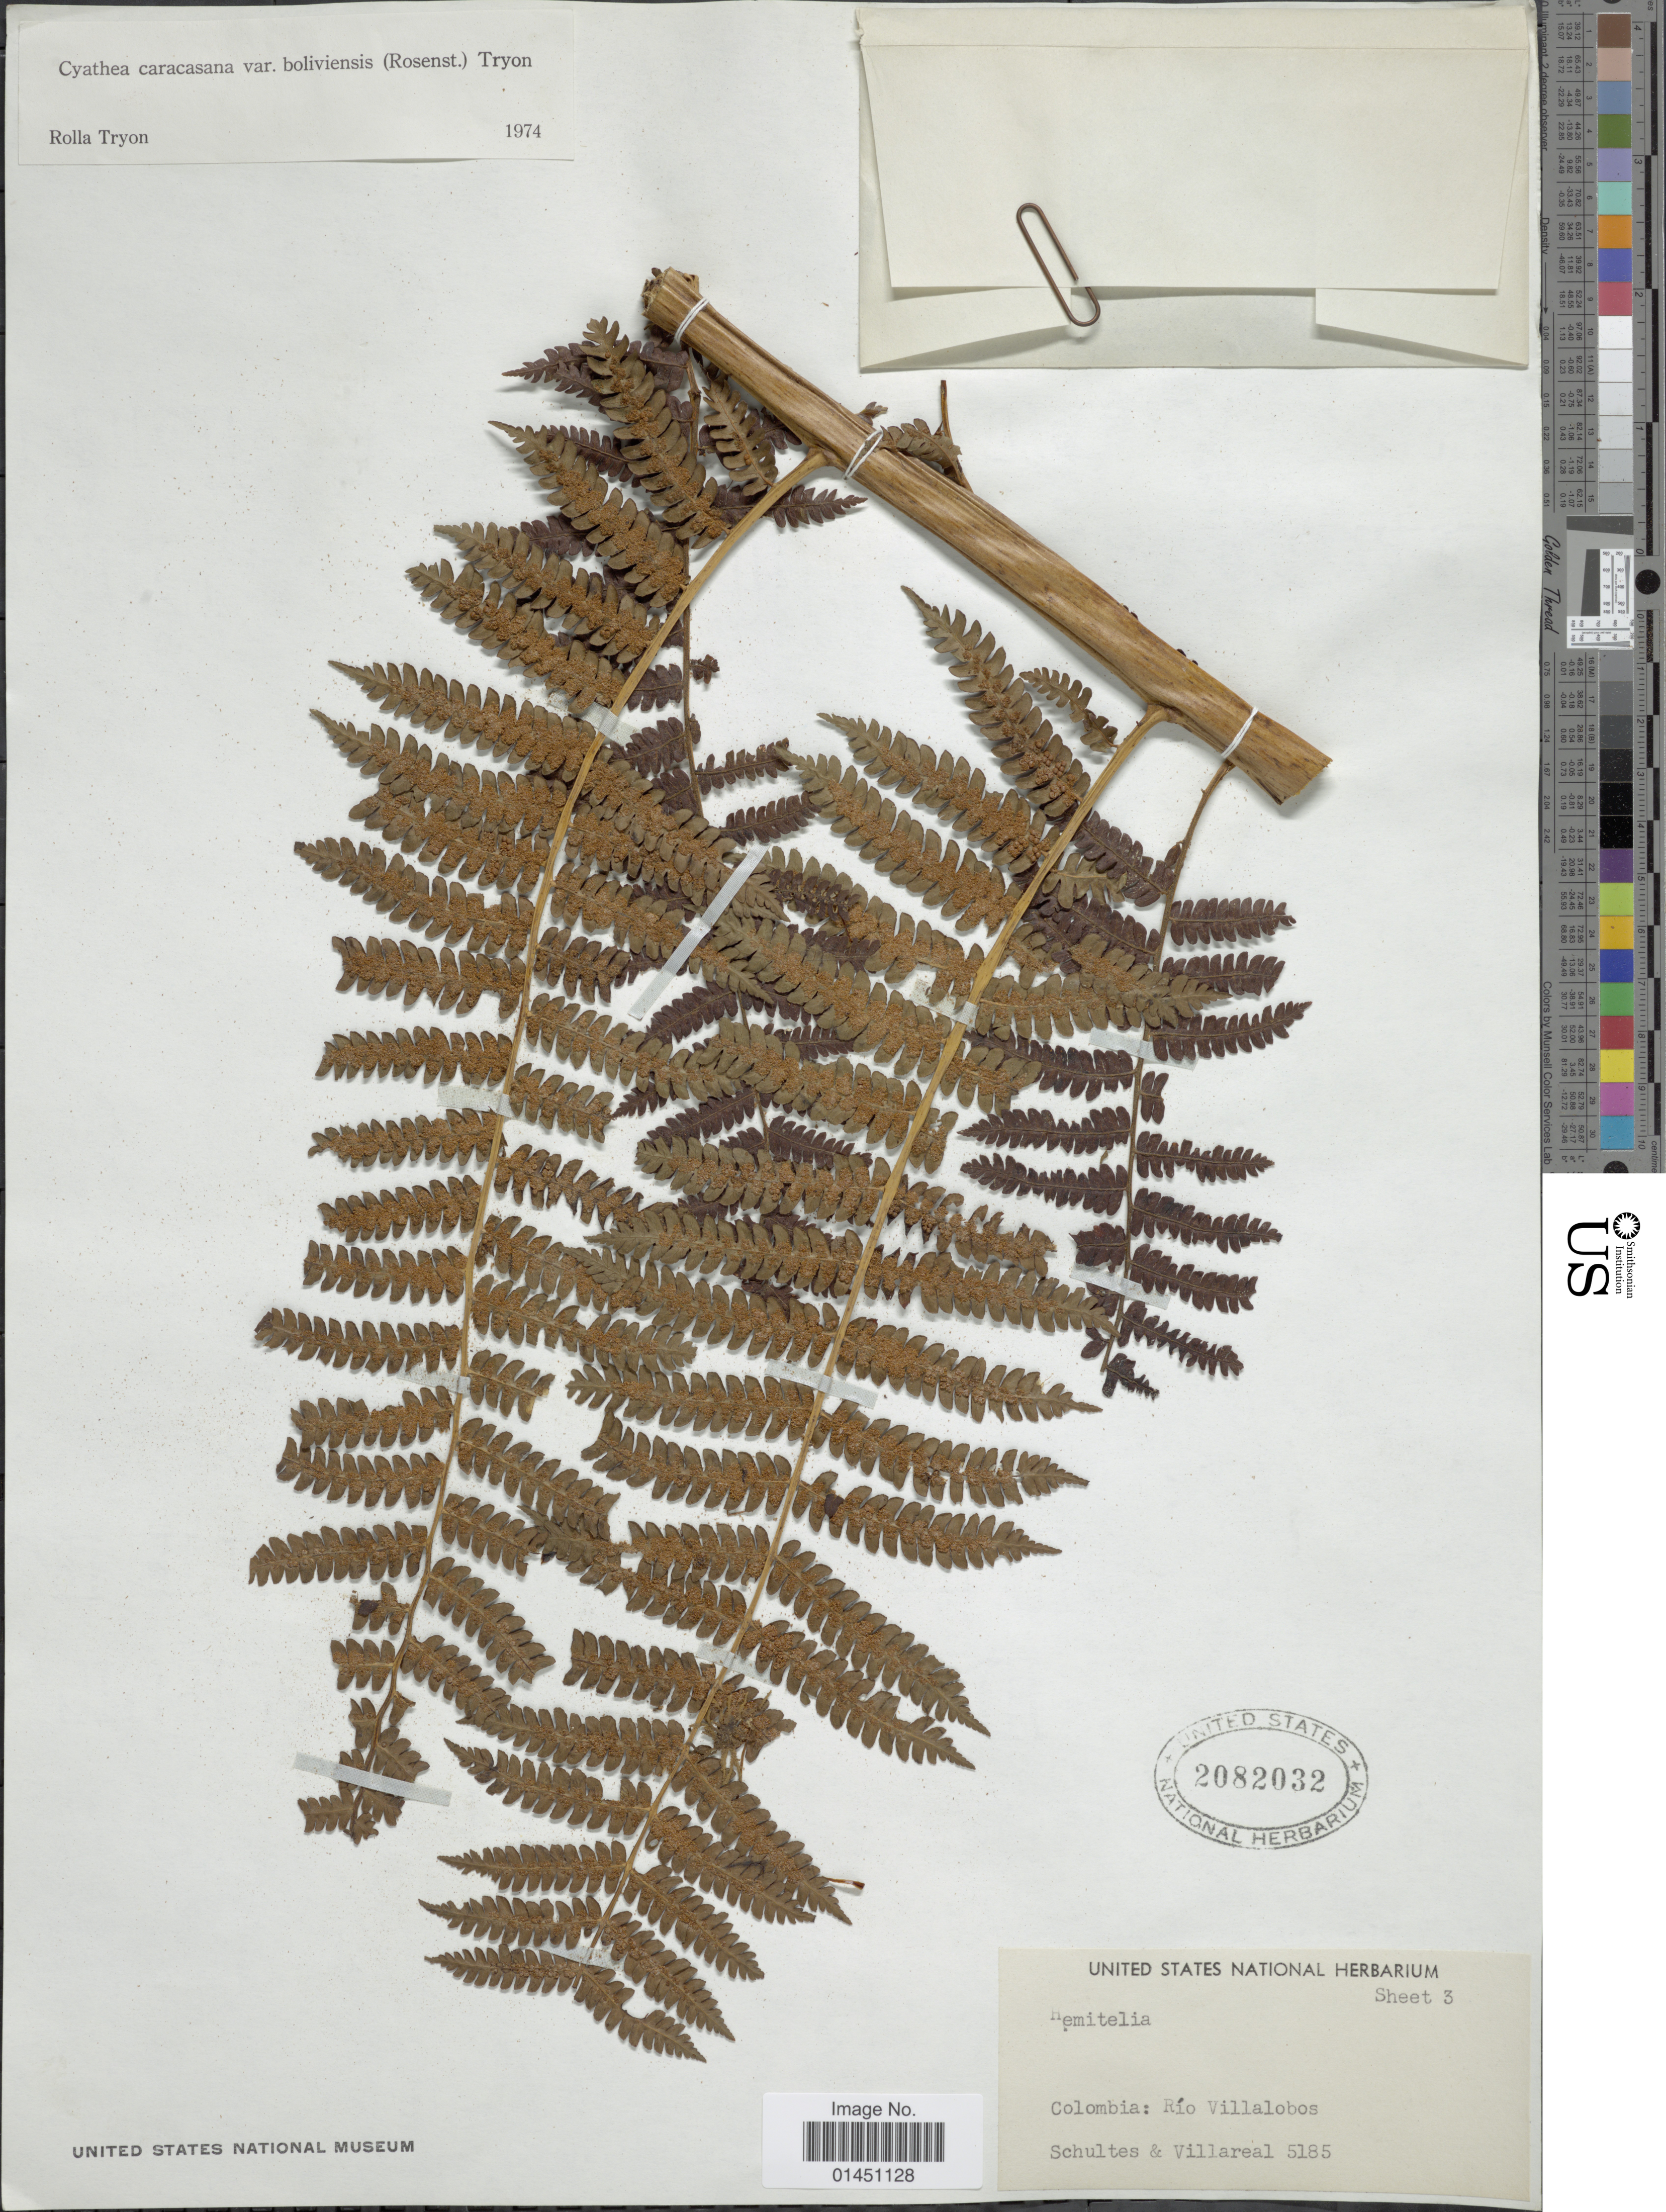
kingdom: Plantae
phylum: Tracheophyta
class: Polypodiopsida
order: Cyatheales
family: Cyatheaceae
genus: Cyathea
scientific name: Cyathea caracasana var. boliviensis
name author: (Rosenst.) R.M. Tryon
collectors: R. E. Schultes & -. Villarreal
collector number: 5185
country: Colombia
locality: Rio Villalobos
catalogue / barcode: US 2082032